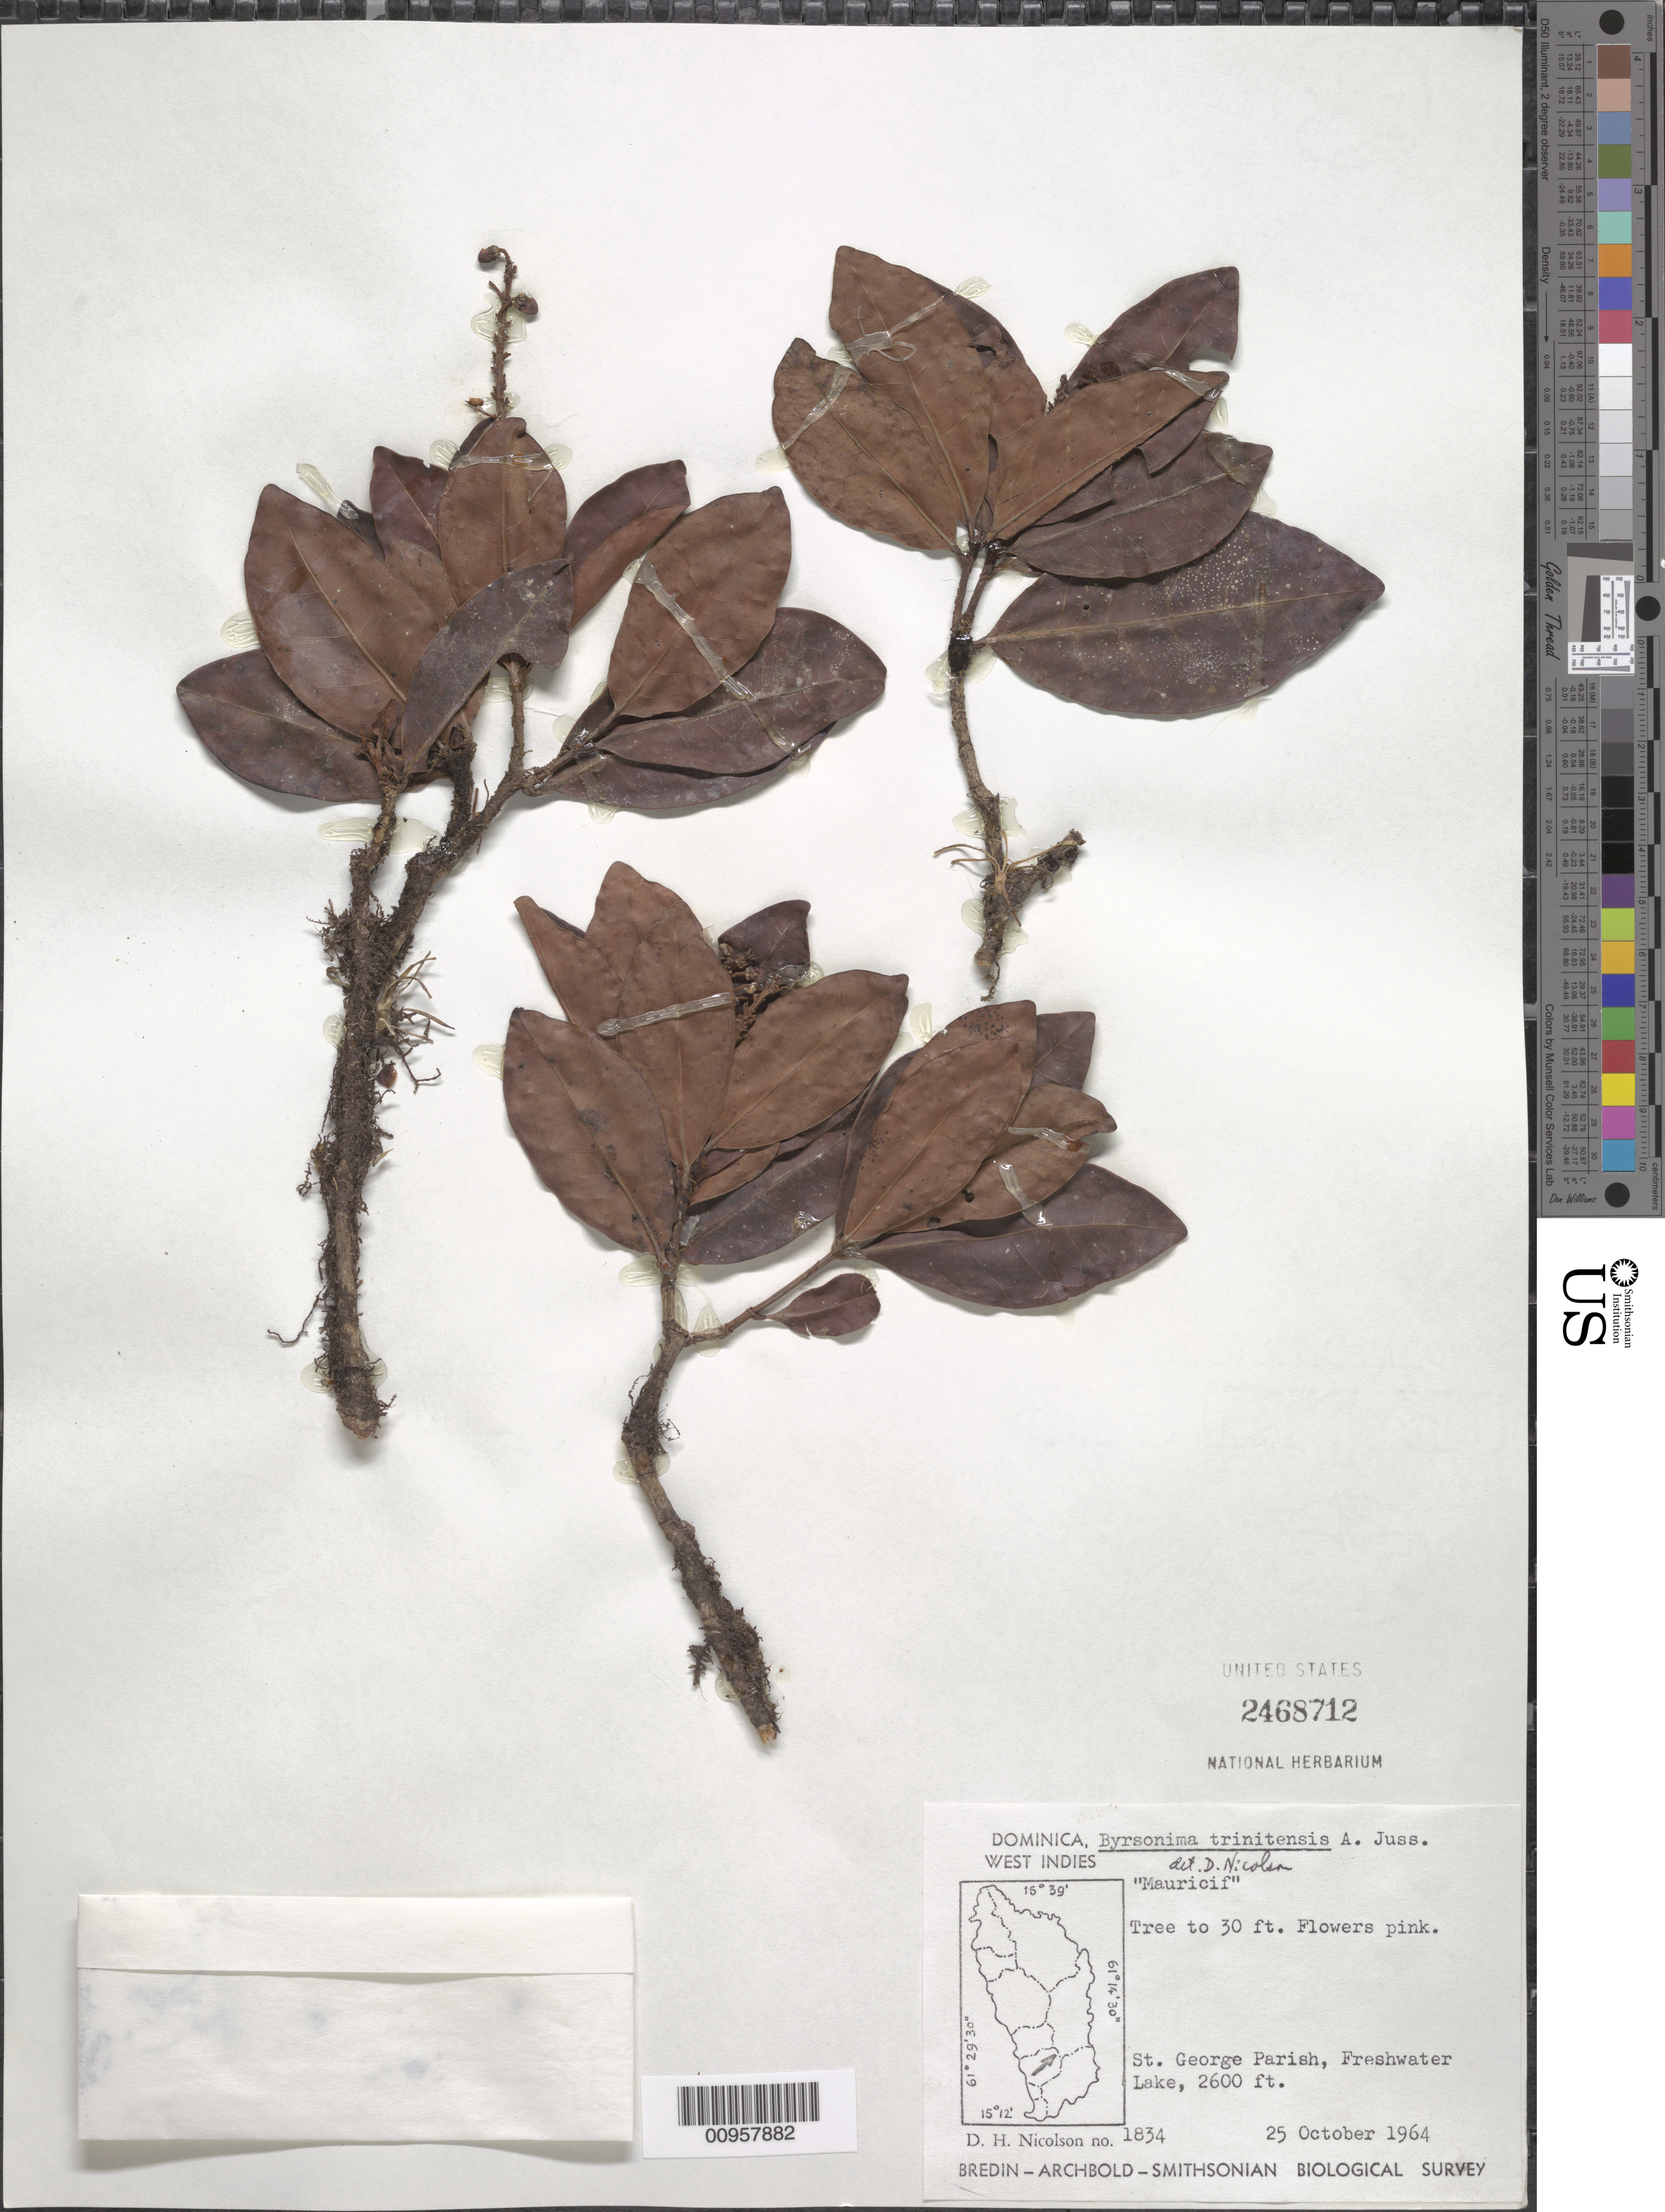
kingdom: Plantae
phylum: Tracheophyta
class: Magnoliopsida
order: Malpighiales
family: Malpighiaceae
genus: Byrsonima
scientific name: Byrsonima trinitensis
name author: A. Juss.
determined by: Nicolson, Dan H.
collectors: D. H. Nicolson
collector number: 1834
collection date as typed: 25 Oct 1964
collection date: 1964-10-25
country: Dominica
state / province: St. George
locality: Freshwater Lake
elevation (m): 792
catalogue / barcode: US 2468712